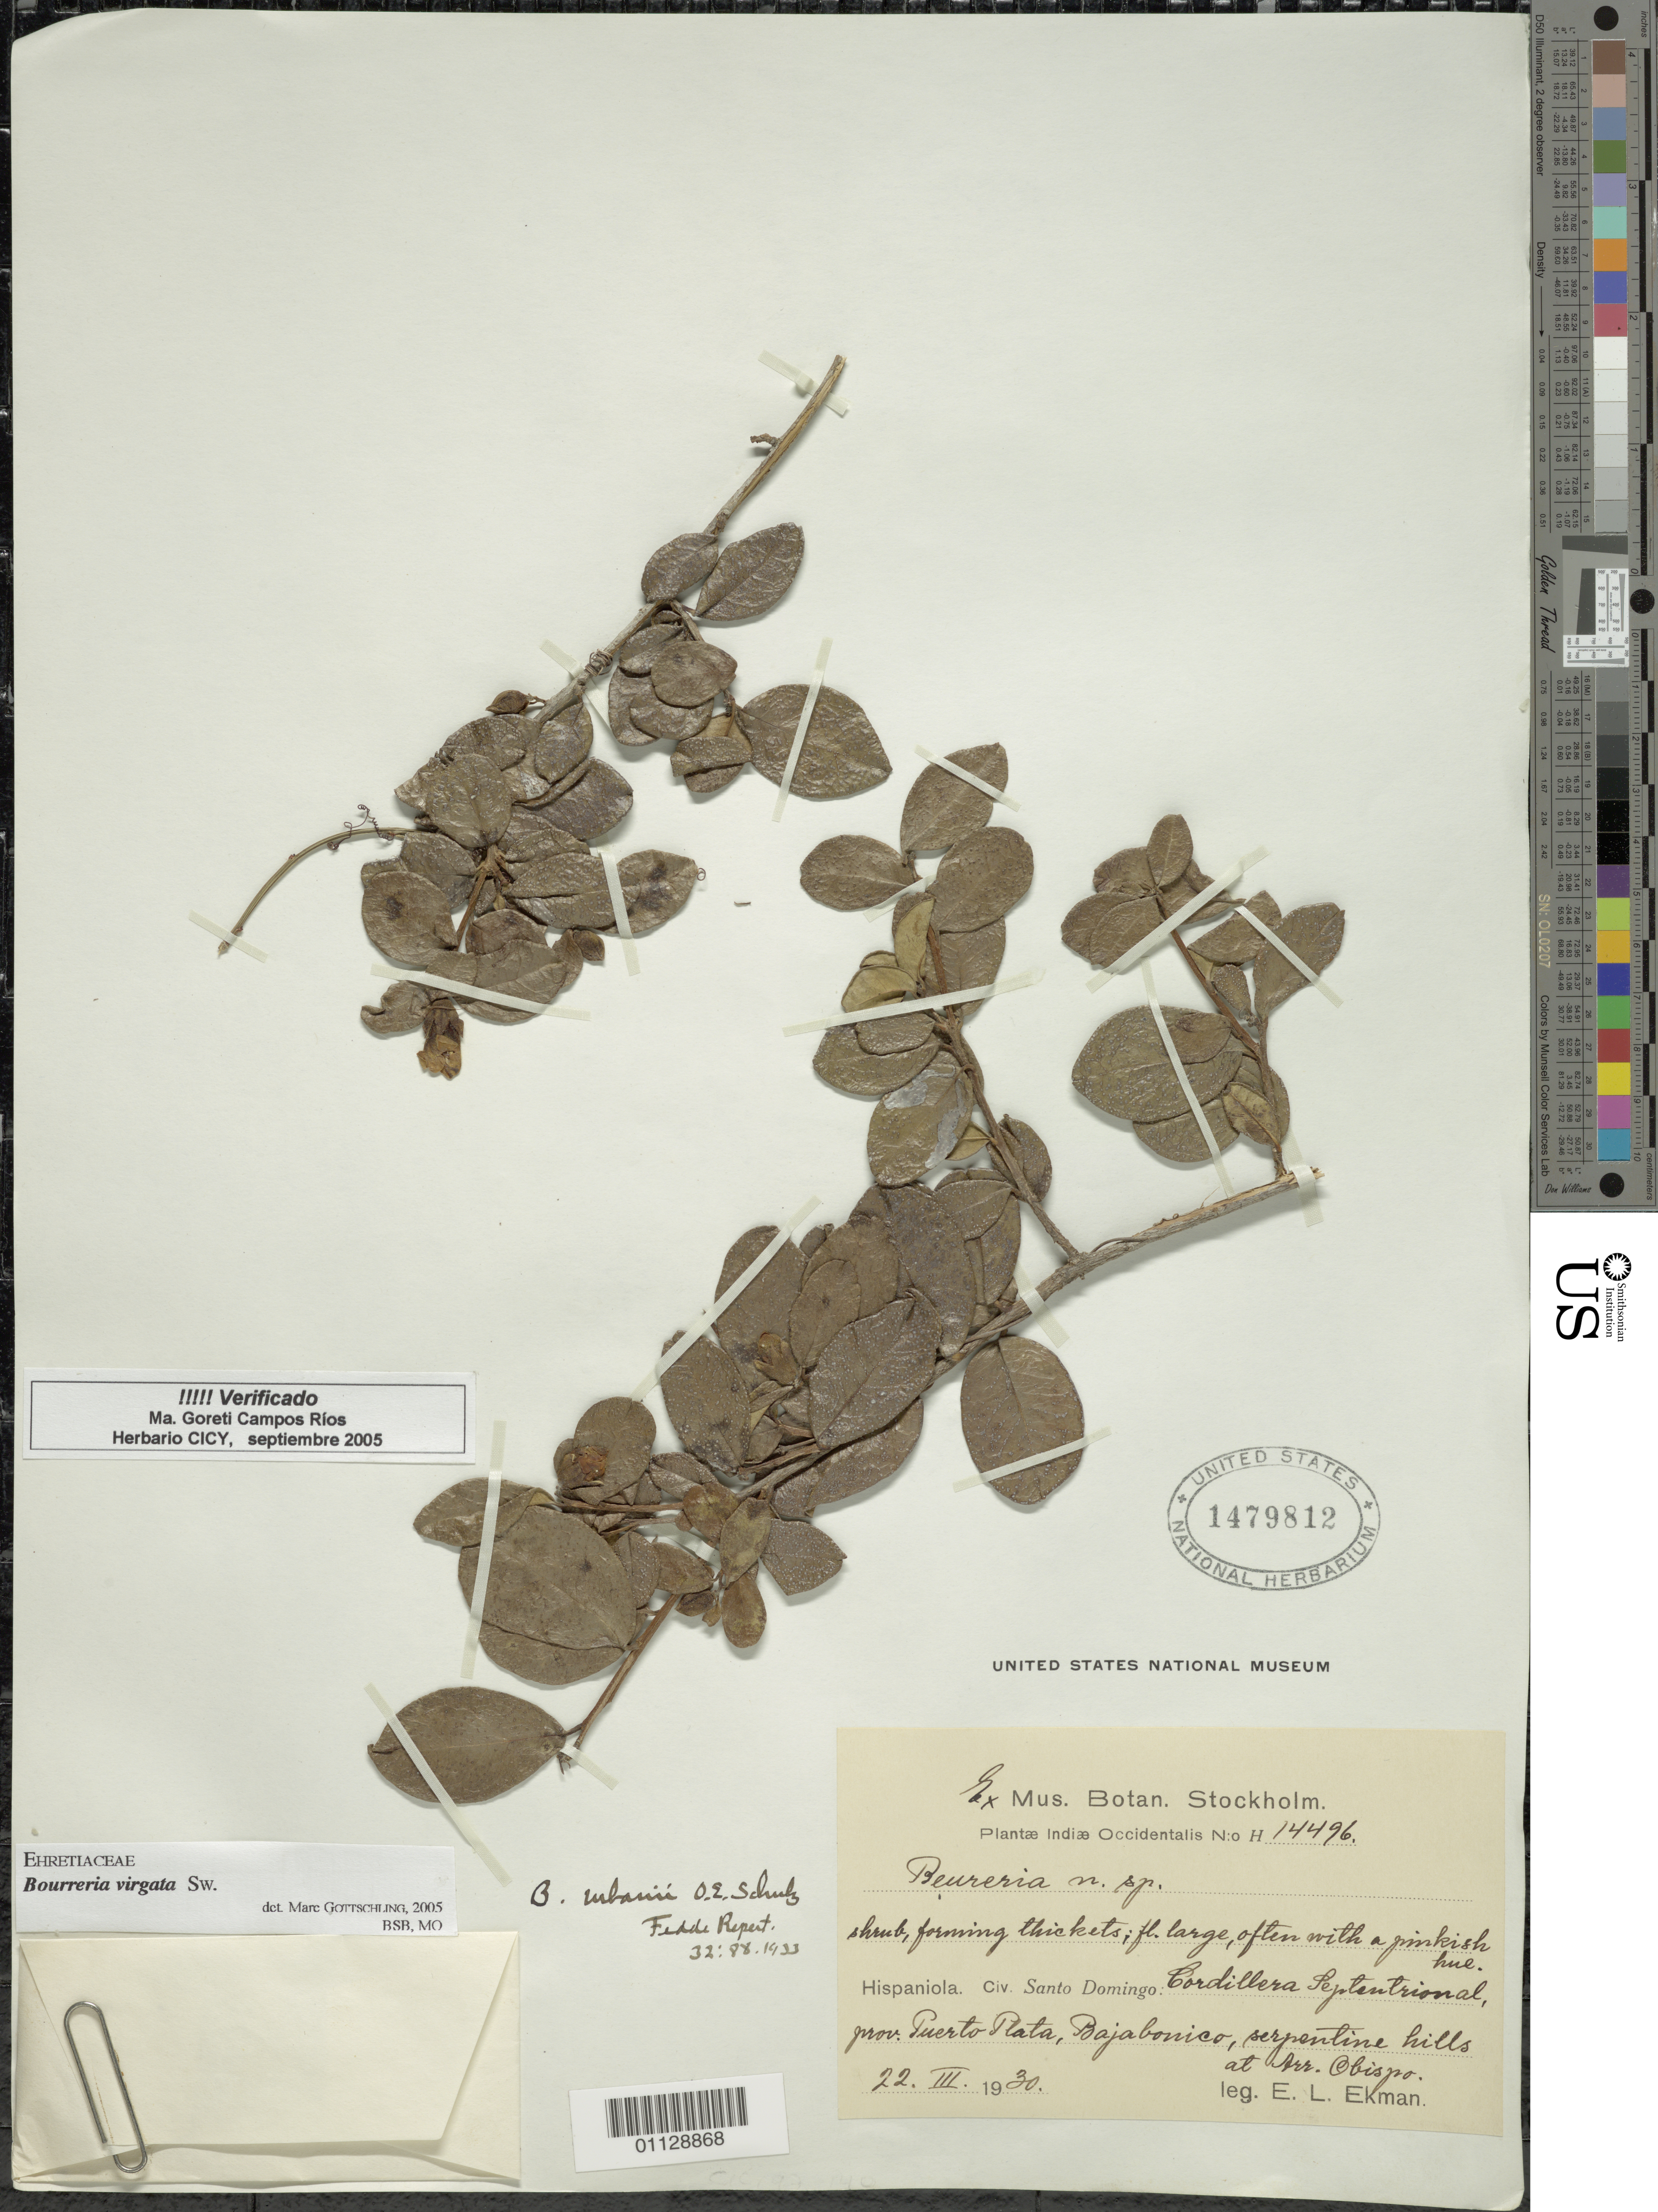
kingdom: Plantae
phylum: Tracheophyta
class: Magnoliopsida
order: Boraginales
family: Ehretiaceae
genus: Bourreria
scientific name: Bourreria virgata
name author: (Sw.) G. Don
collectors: E. L. Ekman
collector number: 14496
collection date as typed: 22 Mar 1920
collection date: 1920-03-22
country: Dominican Republic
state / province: Santo Domingo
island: Hispaniola I.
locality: Prov. Puerto Plata, Bajabonico, serpentine hills at Ar. Obispo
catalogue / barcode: US 1479812